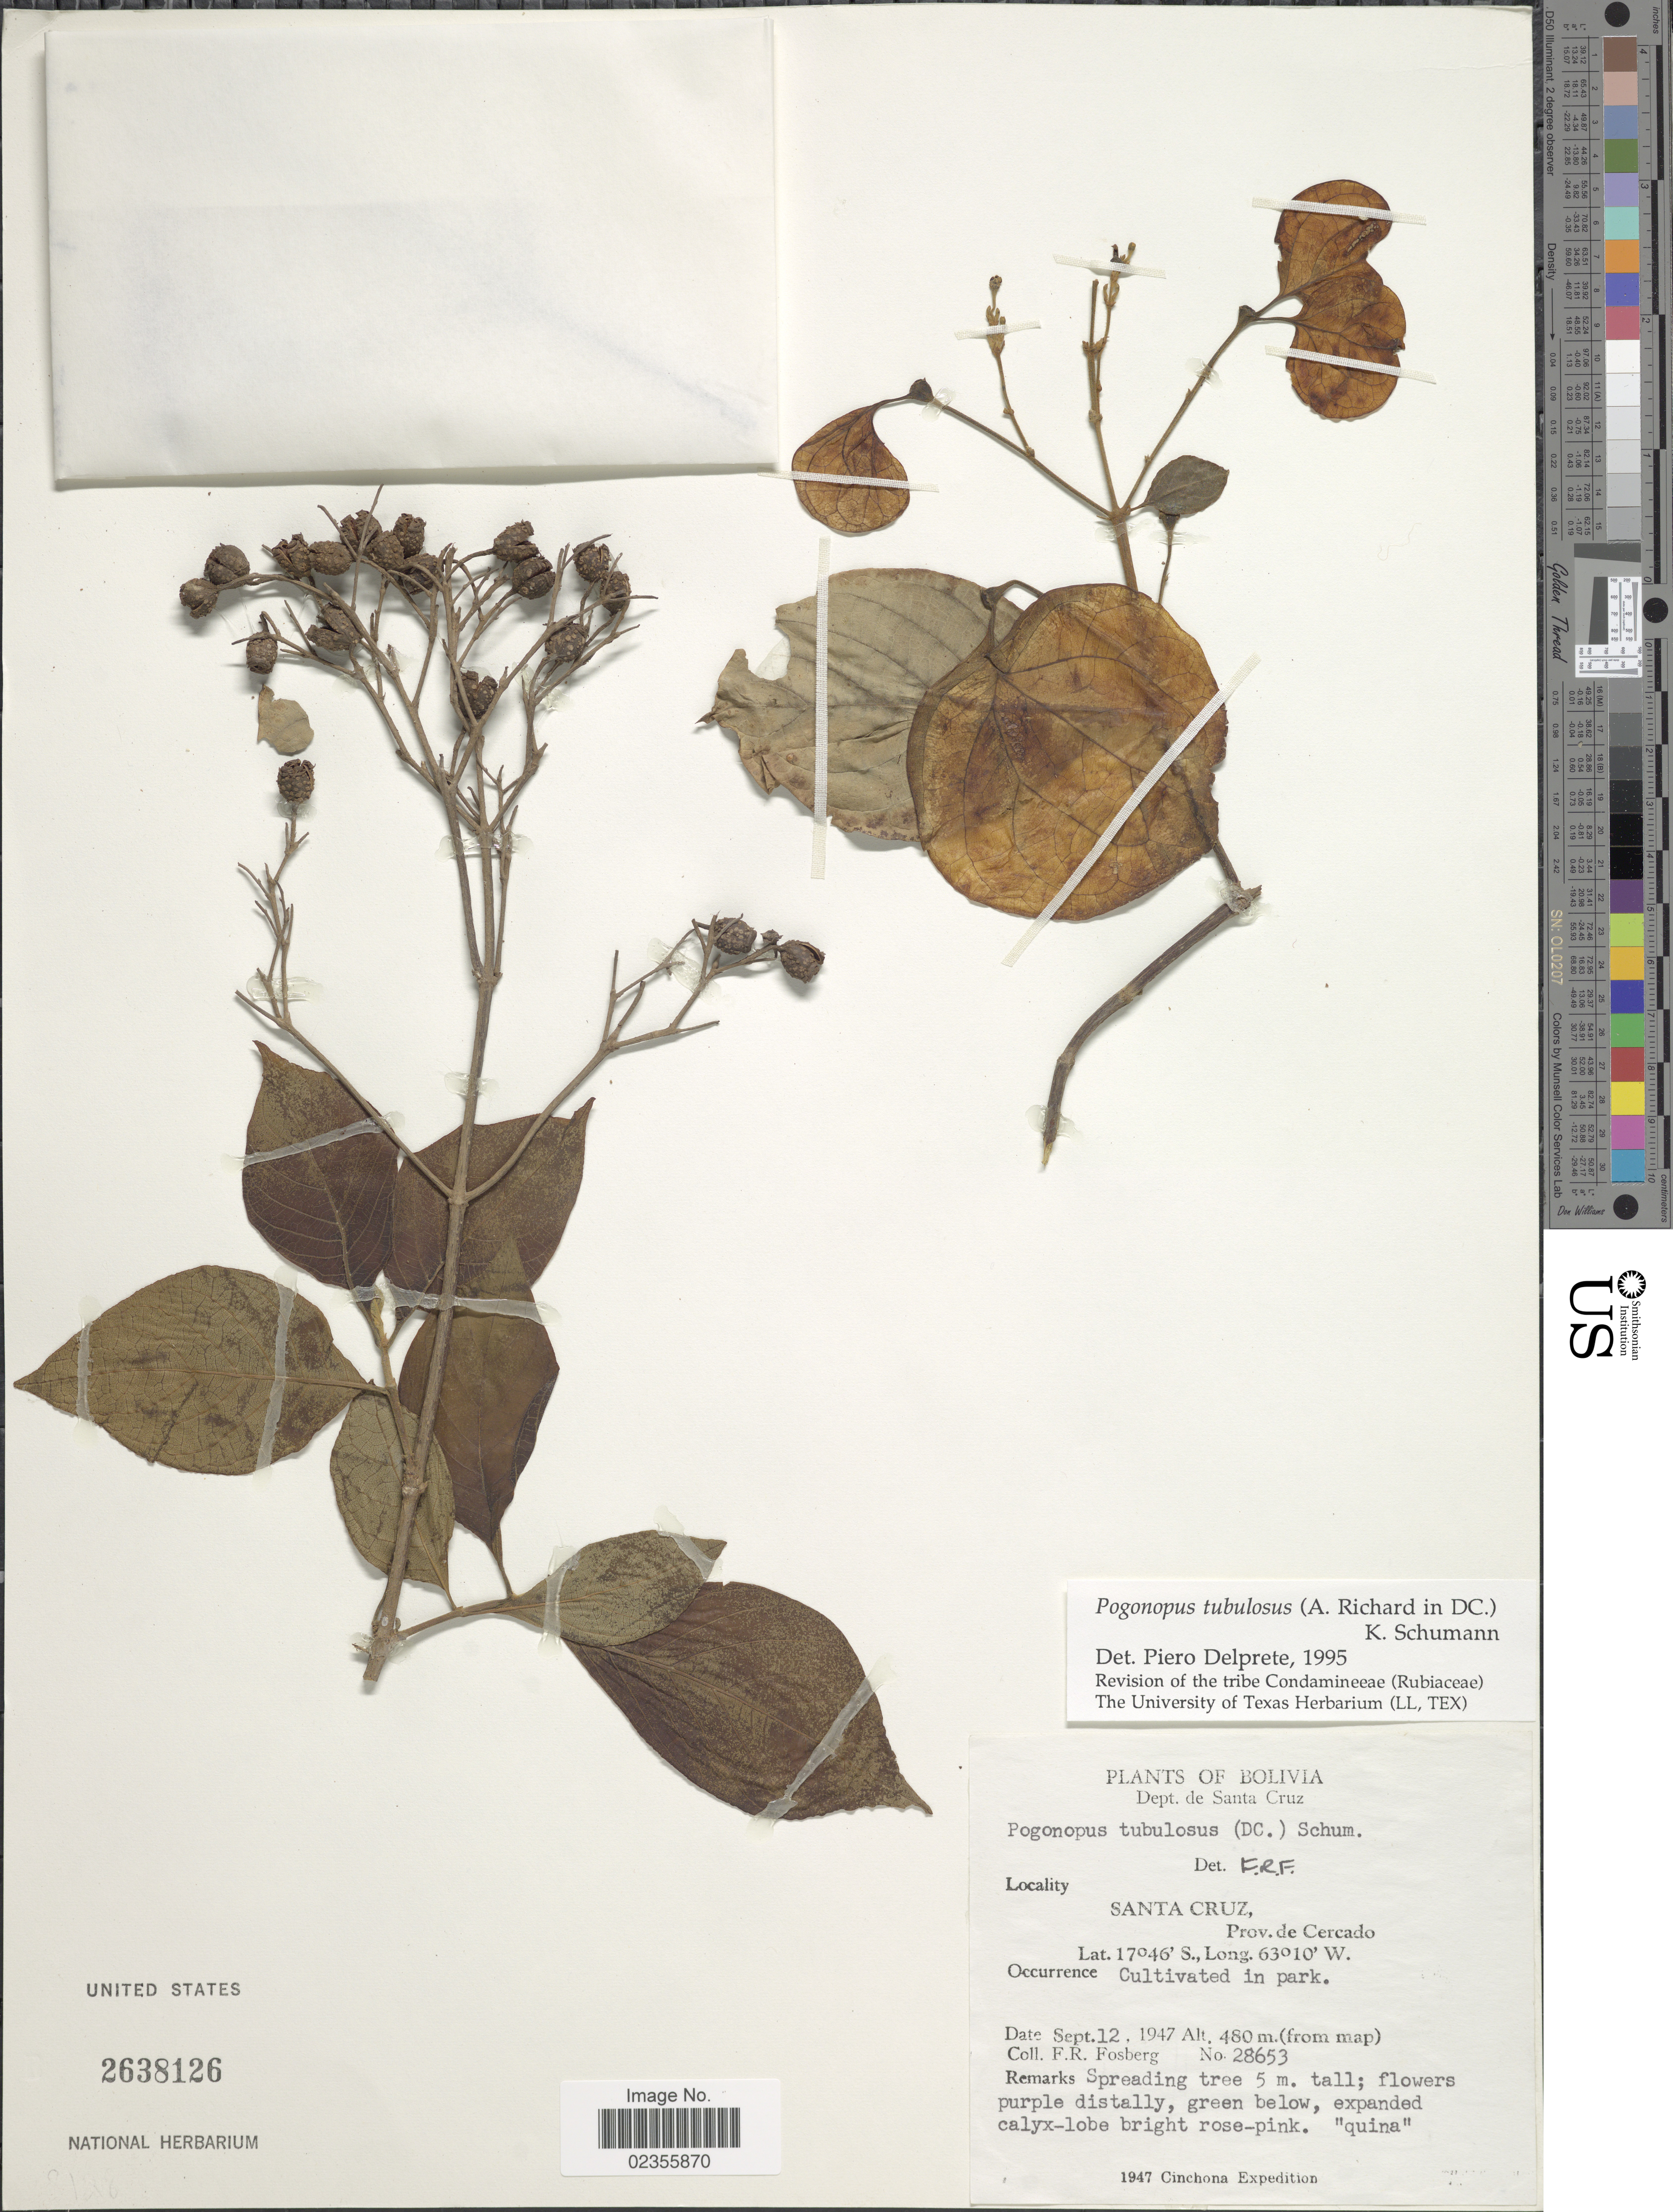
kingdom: Plantae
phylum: Tracheophyta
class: Magnoliopsida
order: Gentianales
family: Rubiaceae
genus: Pogonopus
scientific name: Pogonopus tubulosus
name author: (A. Rich. in DC.) K. Schum.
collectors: F. R. Fosberg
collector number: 28653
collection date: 1947-09-12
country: Bolivia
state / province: Santa Cruz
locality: Dept. de Santa Cruz. Santa Cruz, Prov. de Cercado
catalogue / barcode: US 2638126